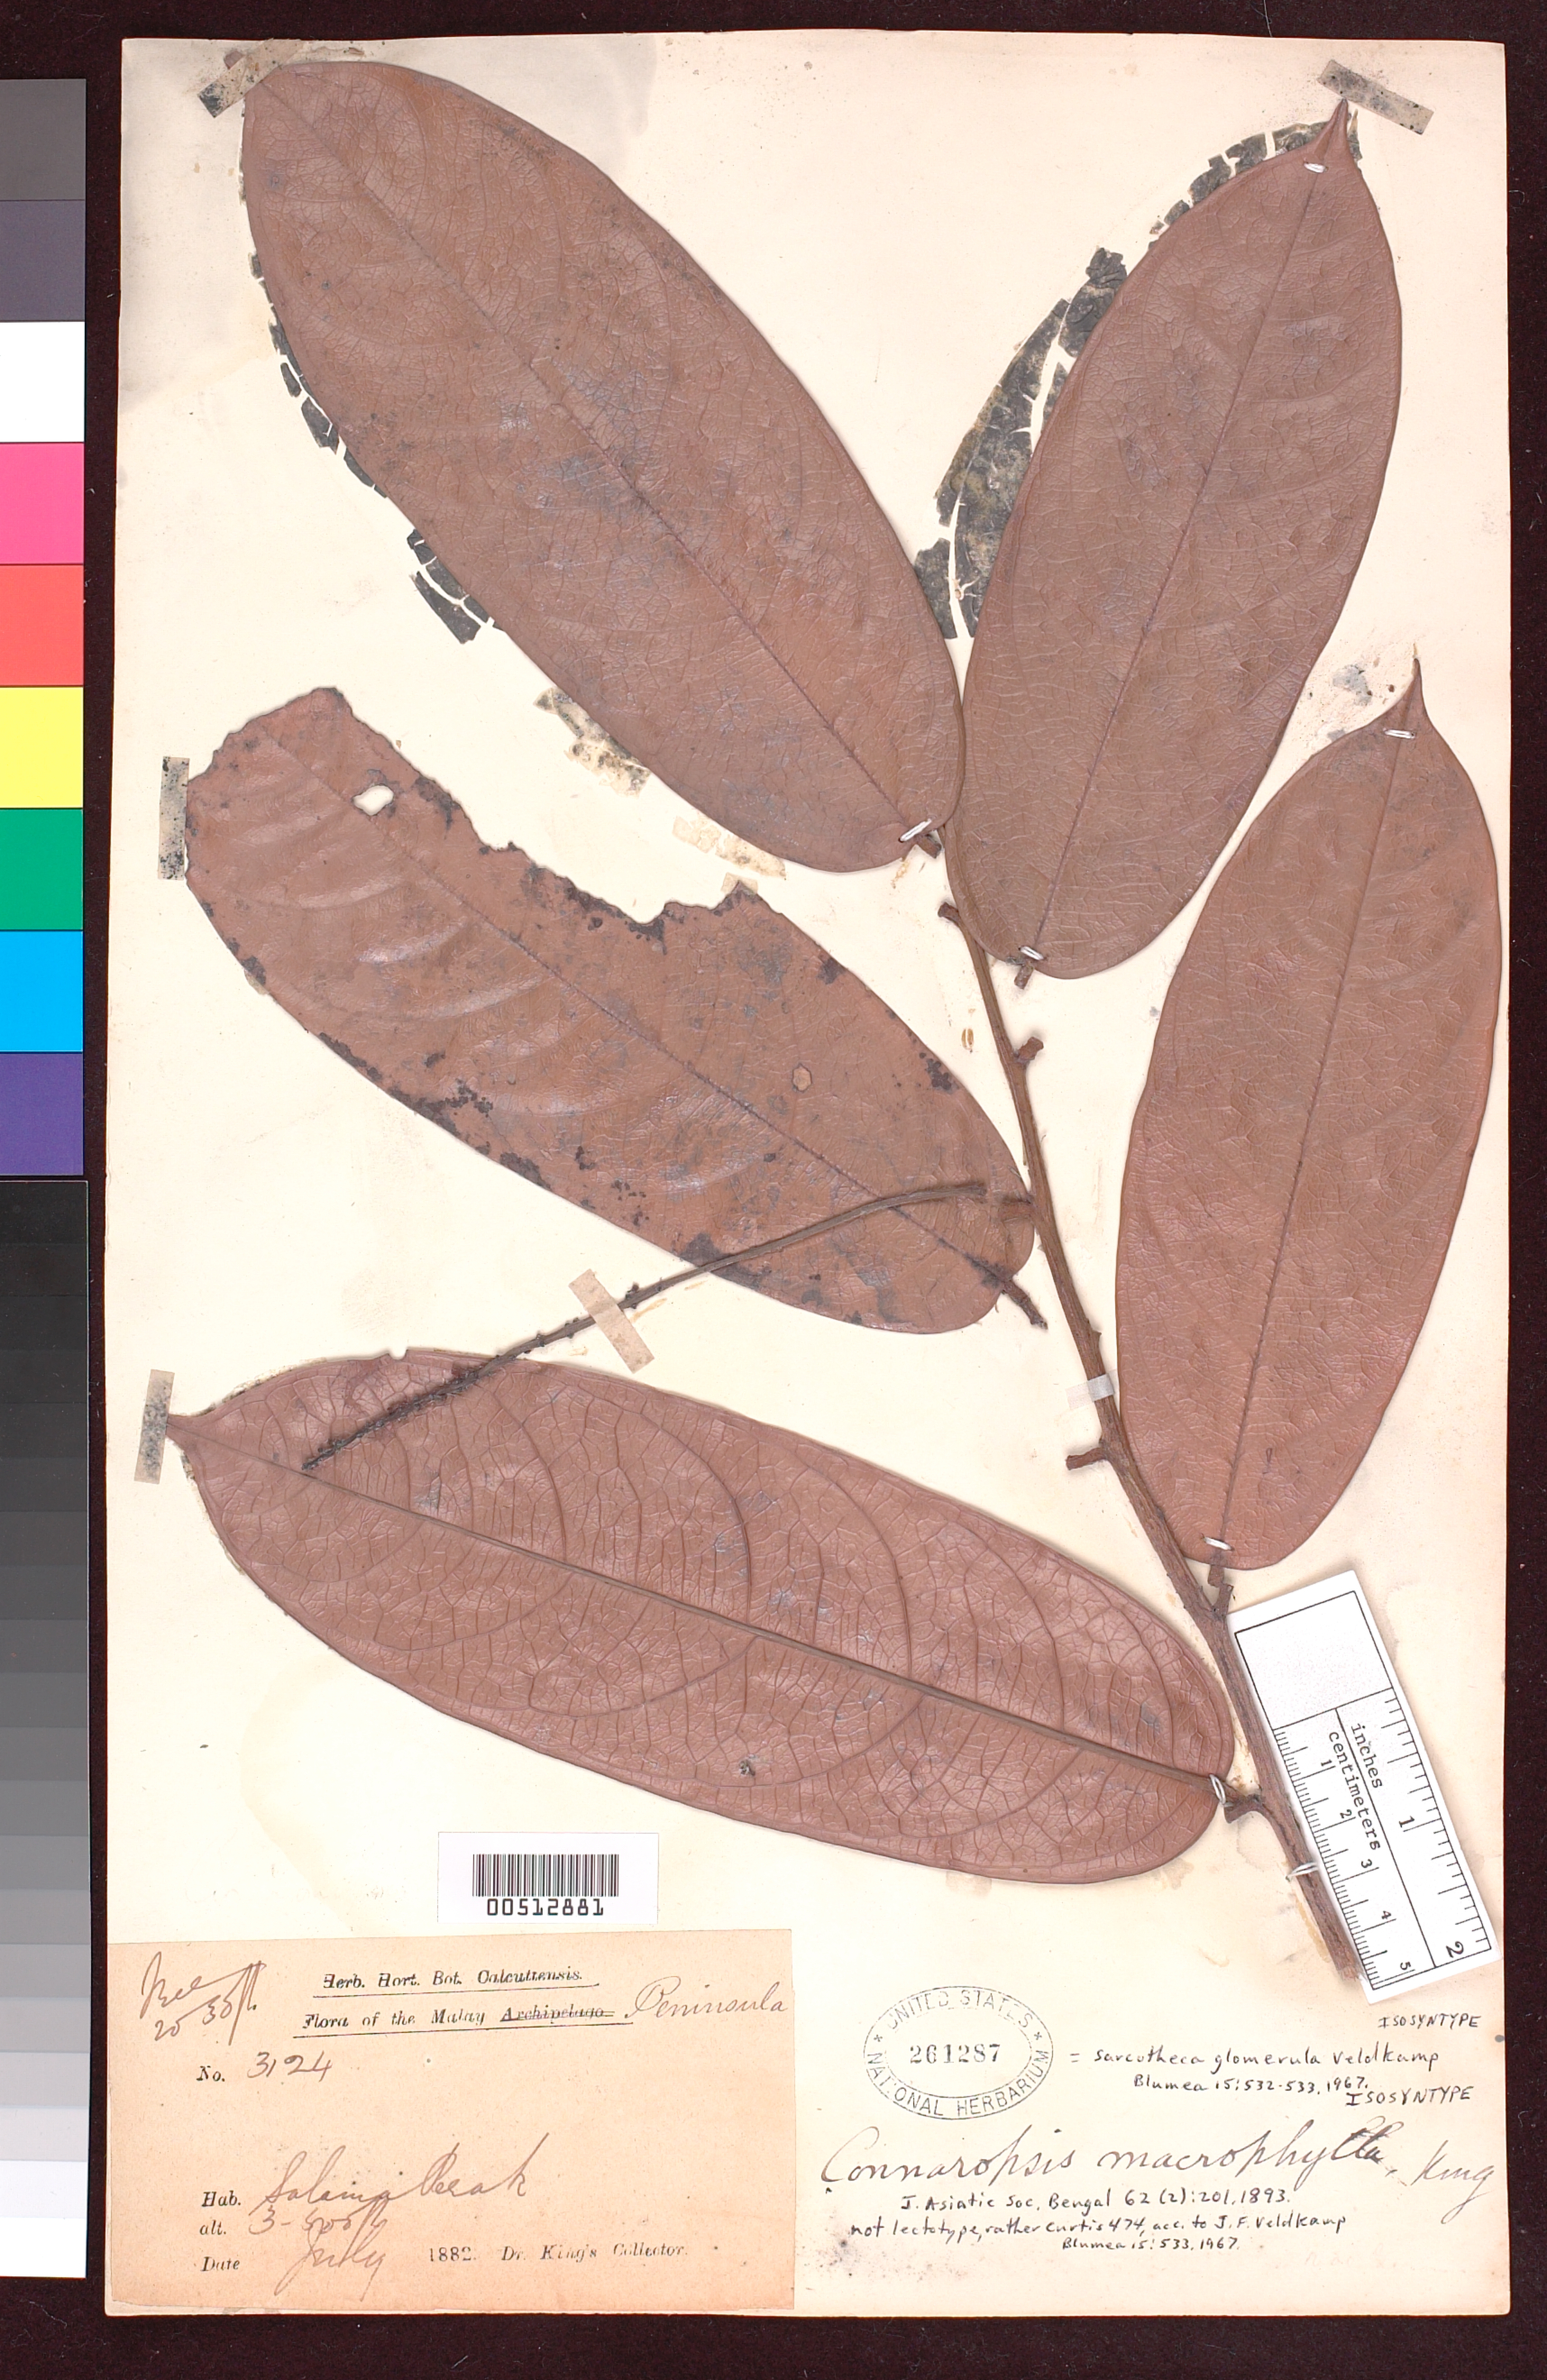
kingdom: Plantae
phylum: Tracheophyta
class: Magnoliopsida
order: Oxalidales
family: Oxalidaceae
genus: Connaropsis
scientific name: Connaropsis macrophylla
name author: King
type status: Isosyntype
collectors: Dr. King's collector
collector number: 3124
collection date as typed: Jul 1882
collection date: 1882-07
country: Malaysia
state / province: Perak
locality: Salama. [Malay Peninsula]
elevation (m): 91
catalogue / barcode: US 261287